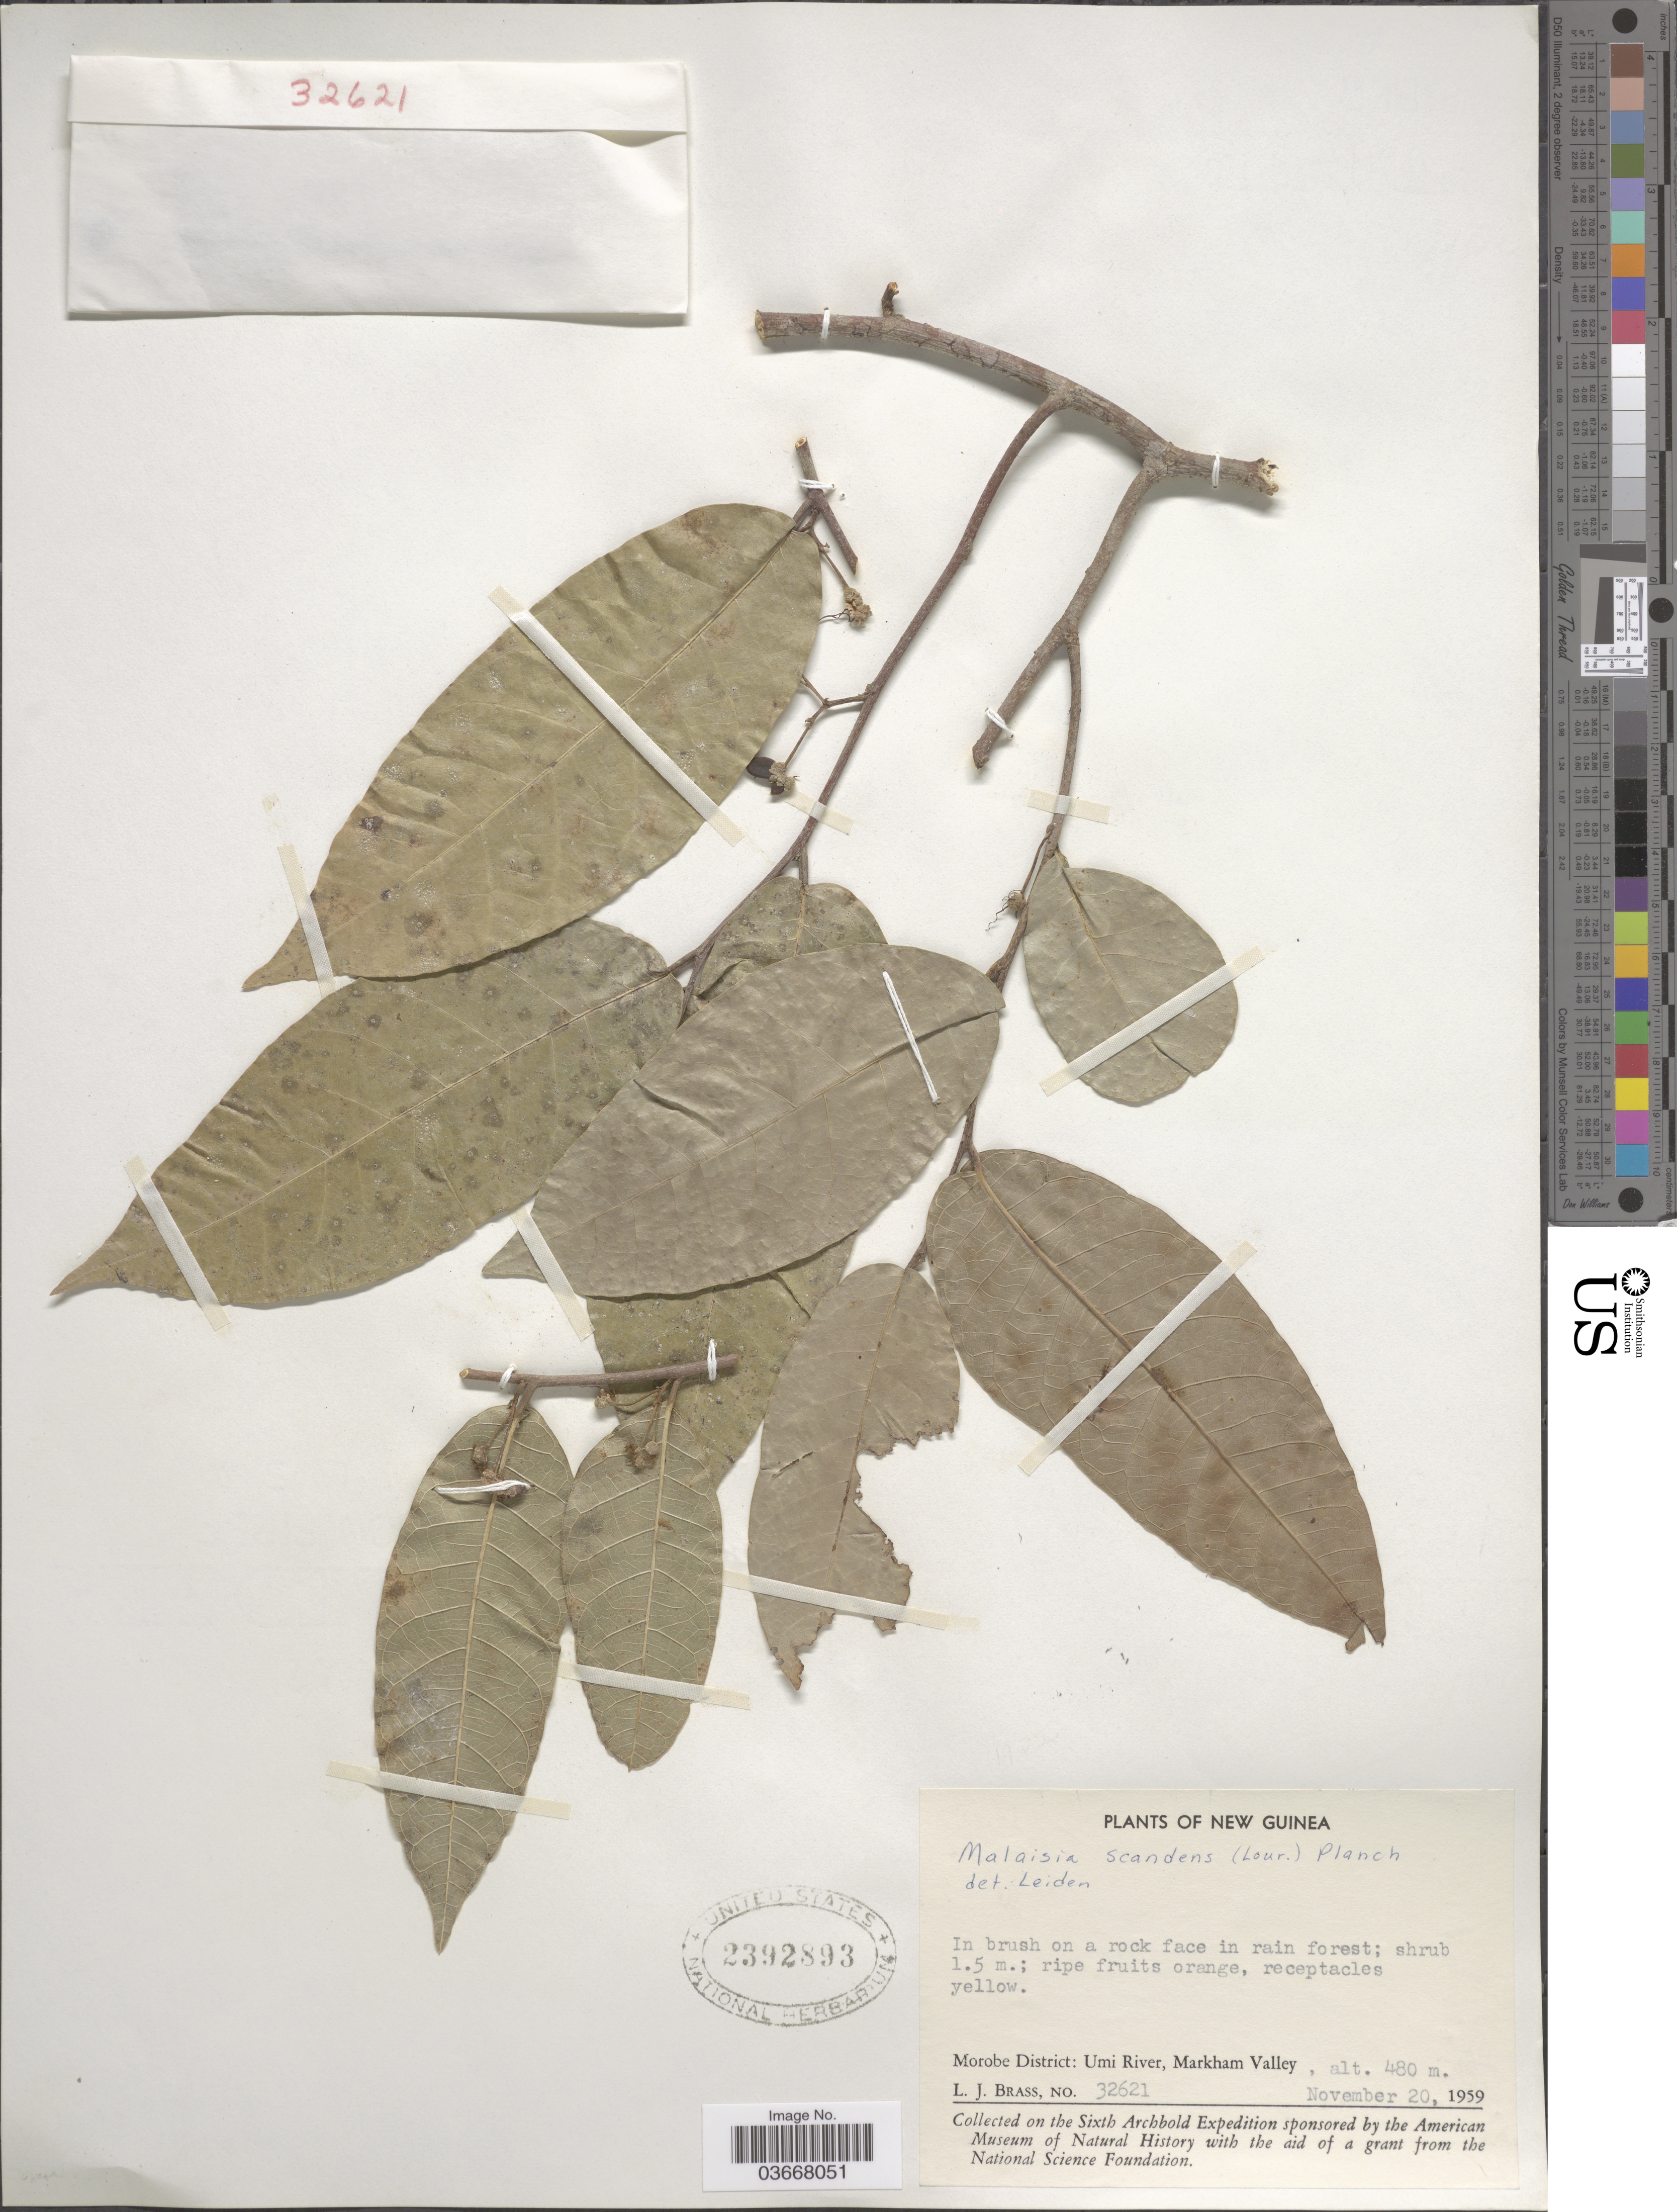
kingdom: Plantae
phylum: Tracheophyta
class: Magnoliopsida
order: Rosales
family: Moraceae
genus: Malaisia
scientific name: Malaisia scandens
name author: (Lour.) Planch.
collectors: L. J. Brass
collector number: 32621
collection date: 1959-11-20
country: Papua New Guinea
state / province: Morobe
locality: New Guinea. Morobe District: Umi River, Markham Valley.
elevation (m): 480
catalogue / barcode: US 2392893